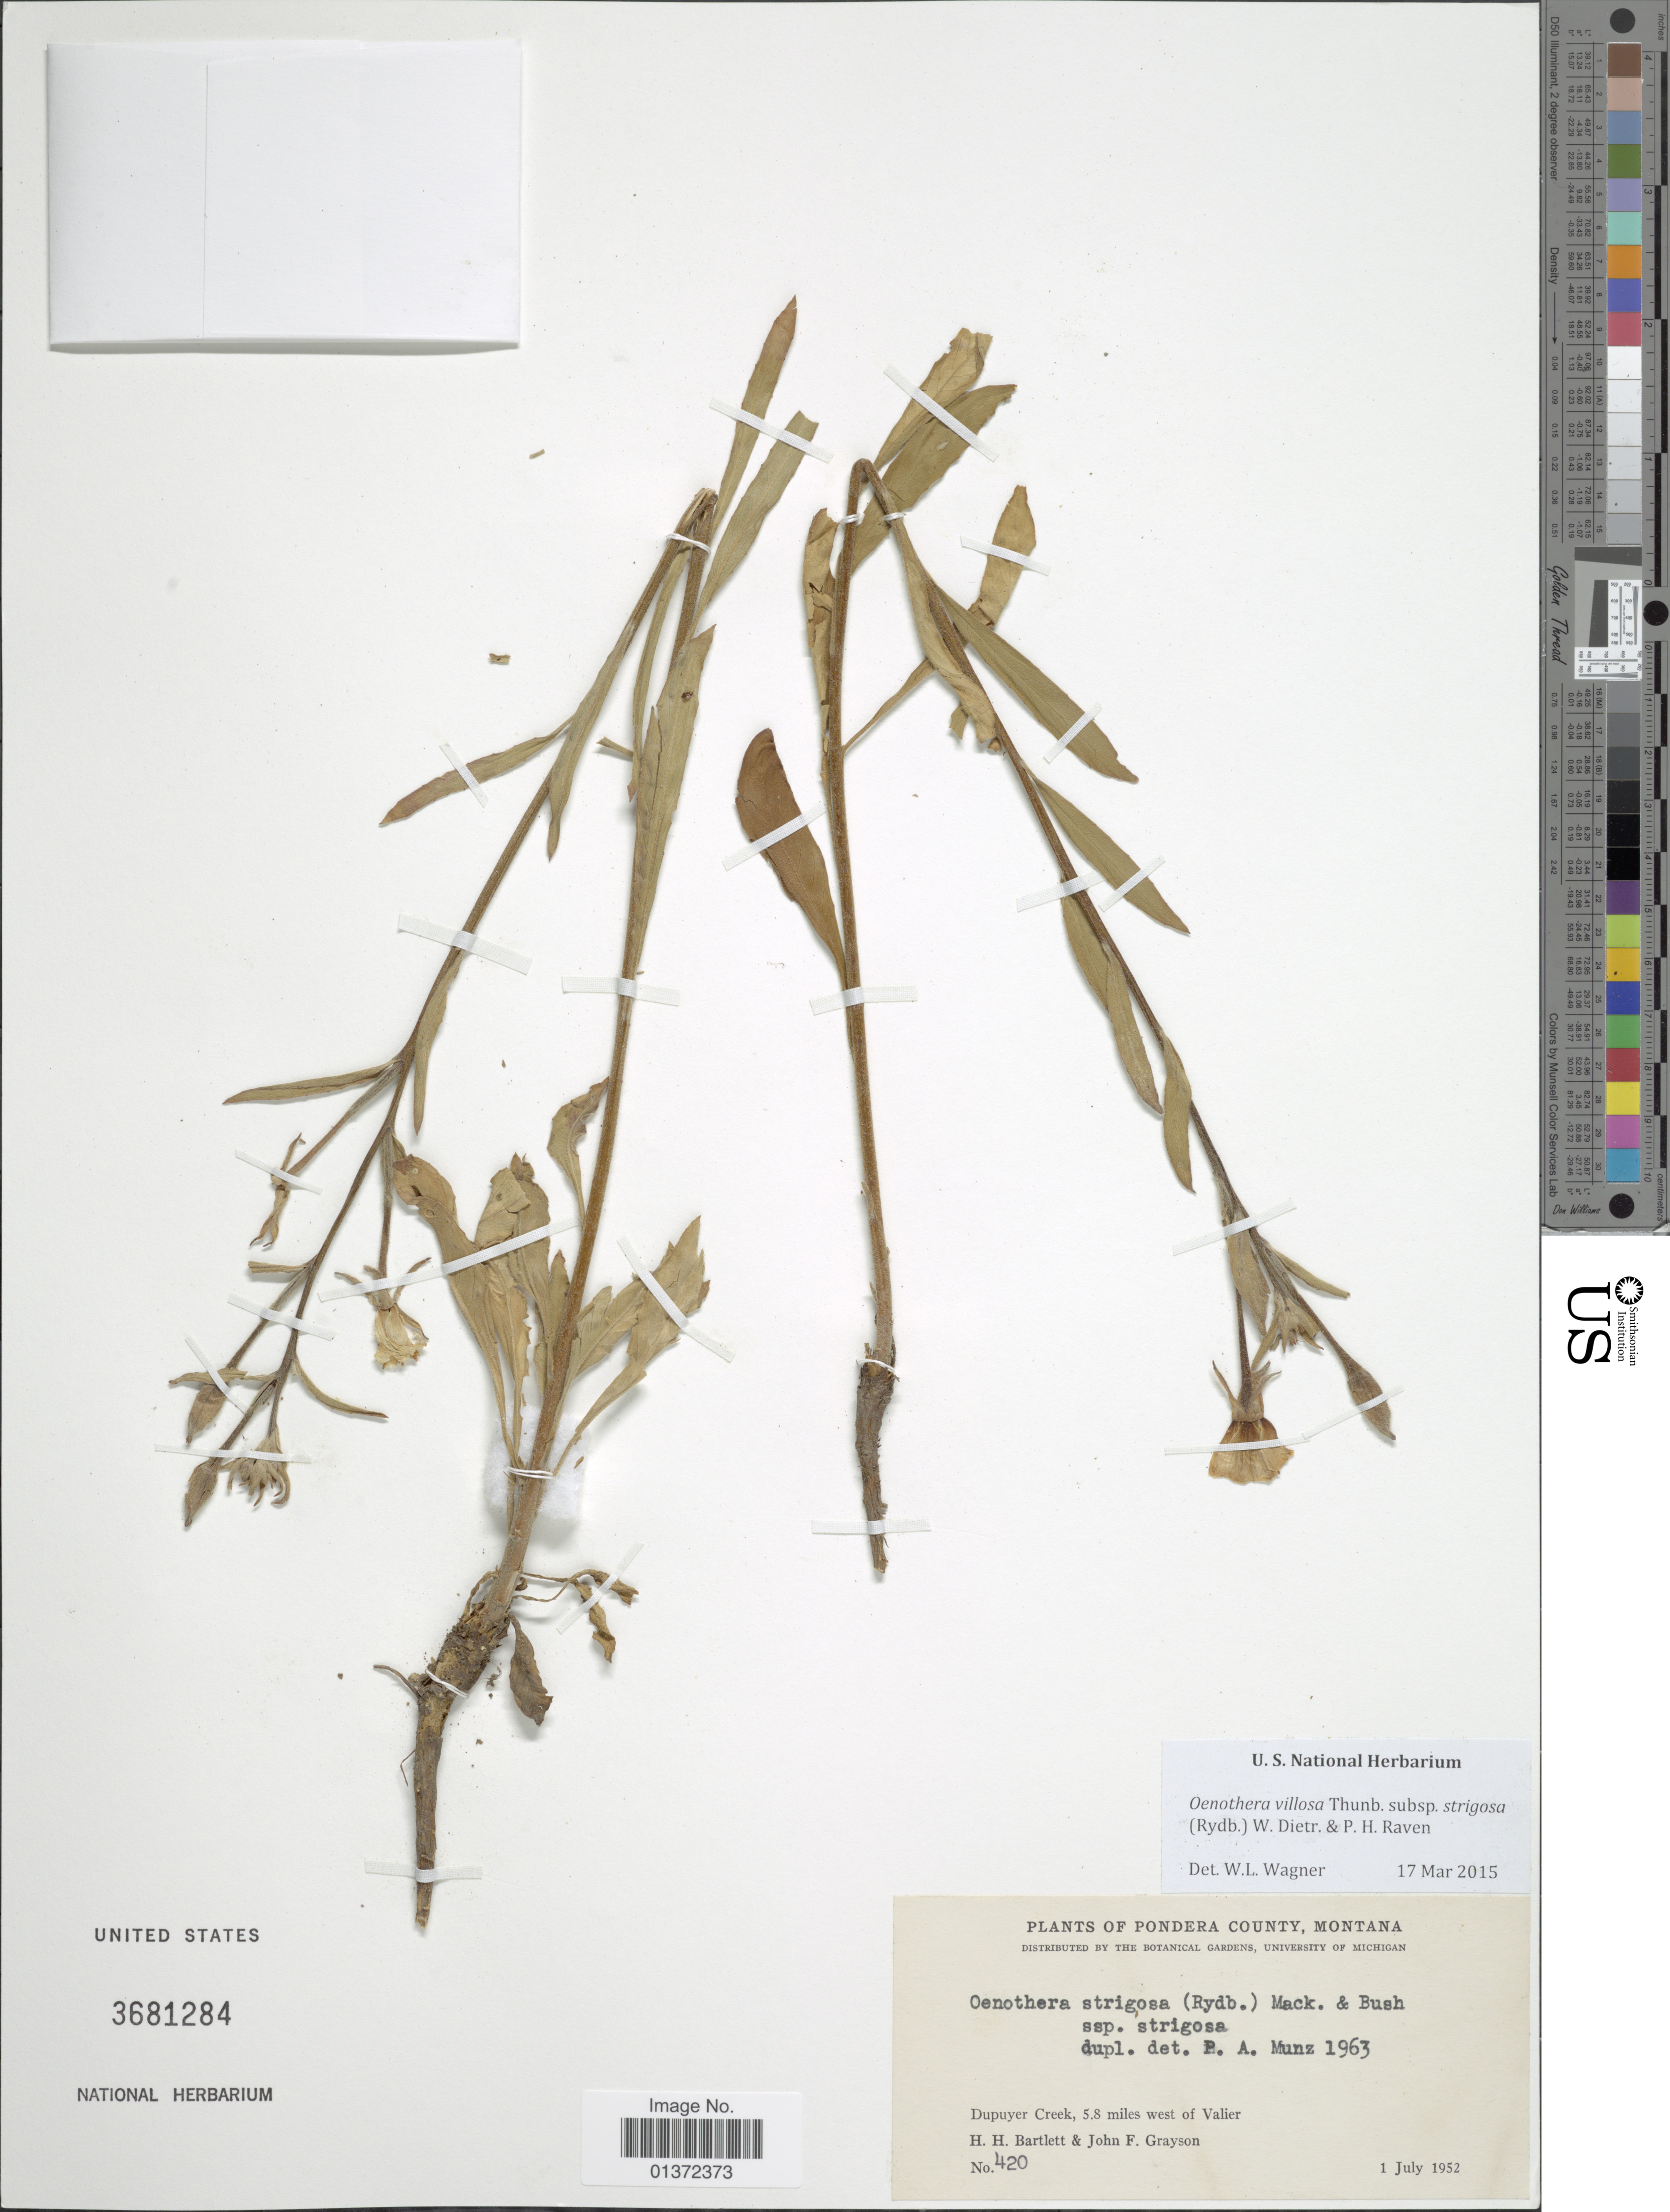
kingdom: Plantae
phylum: Tracheophyta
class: Magnoliopsida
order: Myrtales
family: Onagraceae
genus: Oenothera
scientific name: Oenothera villosa subsp. strigosa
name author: (Rydb.) W. Dietr. & P.H. Raven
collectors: H. H. Bartlett & J. Grayson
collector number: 420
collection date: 1952-07-01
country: United States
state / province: Montana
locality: Pondera County, Dupuyer Creek, 5.8 miles west of Valier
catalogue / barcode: US 3681284